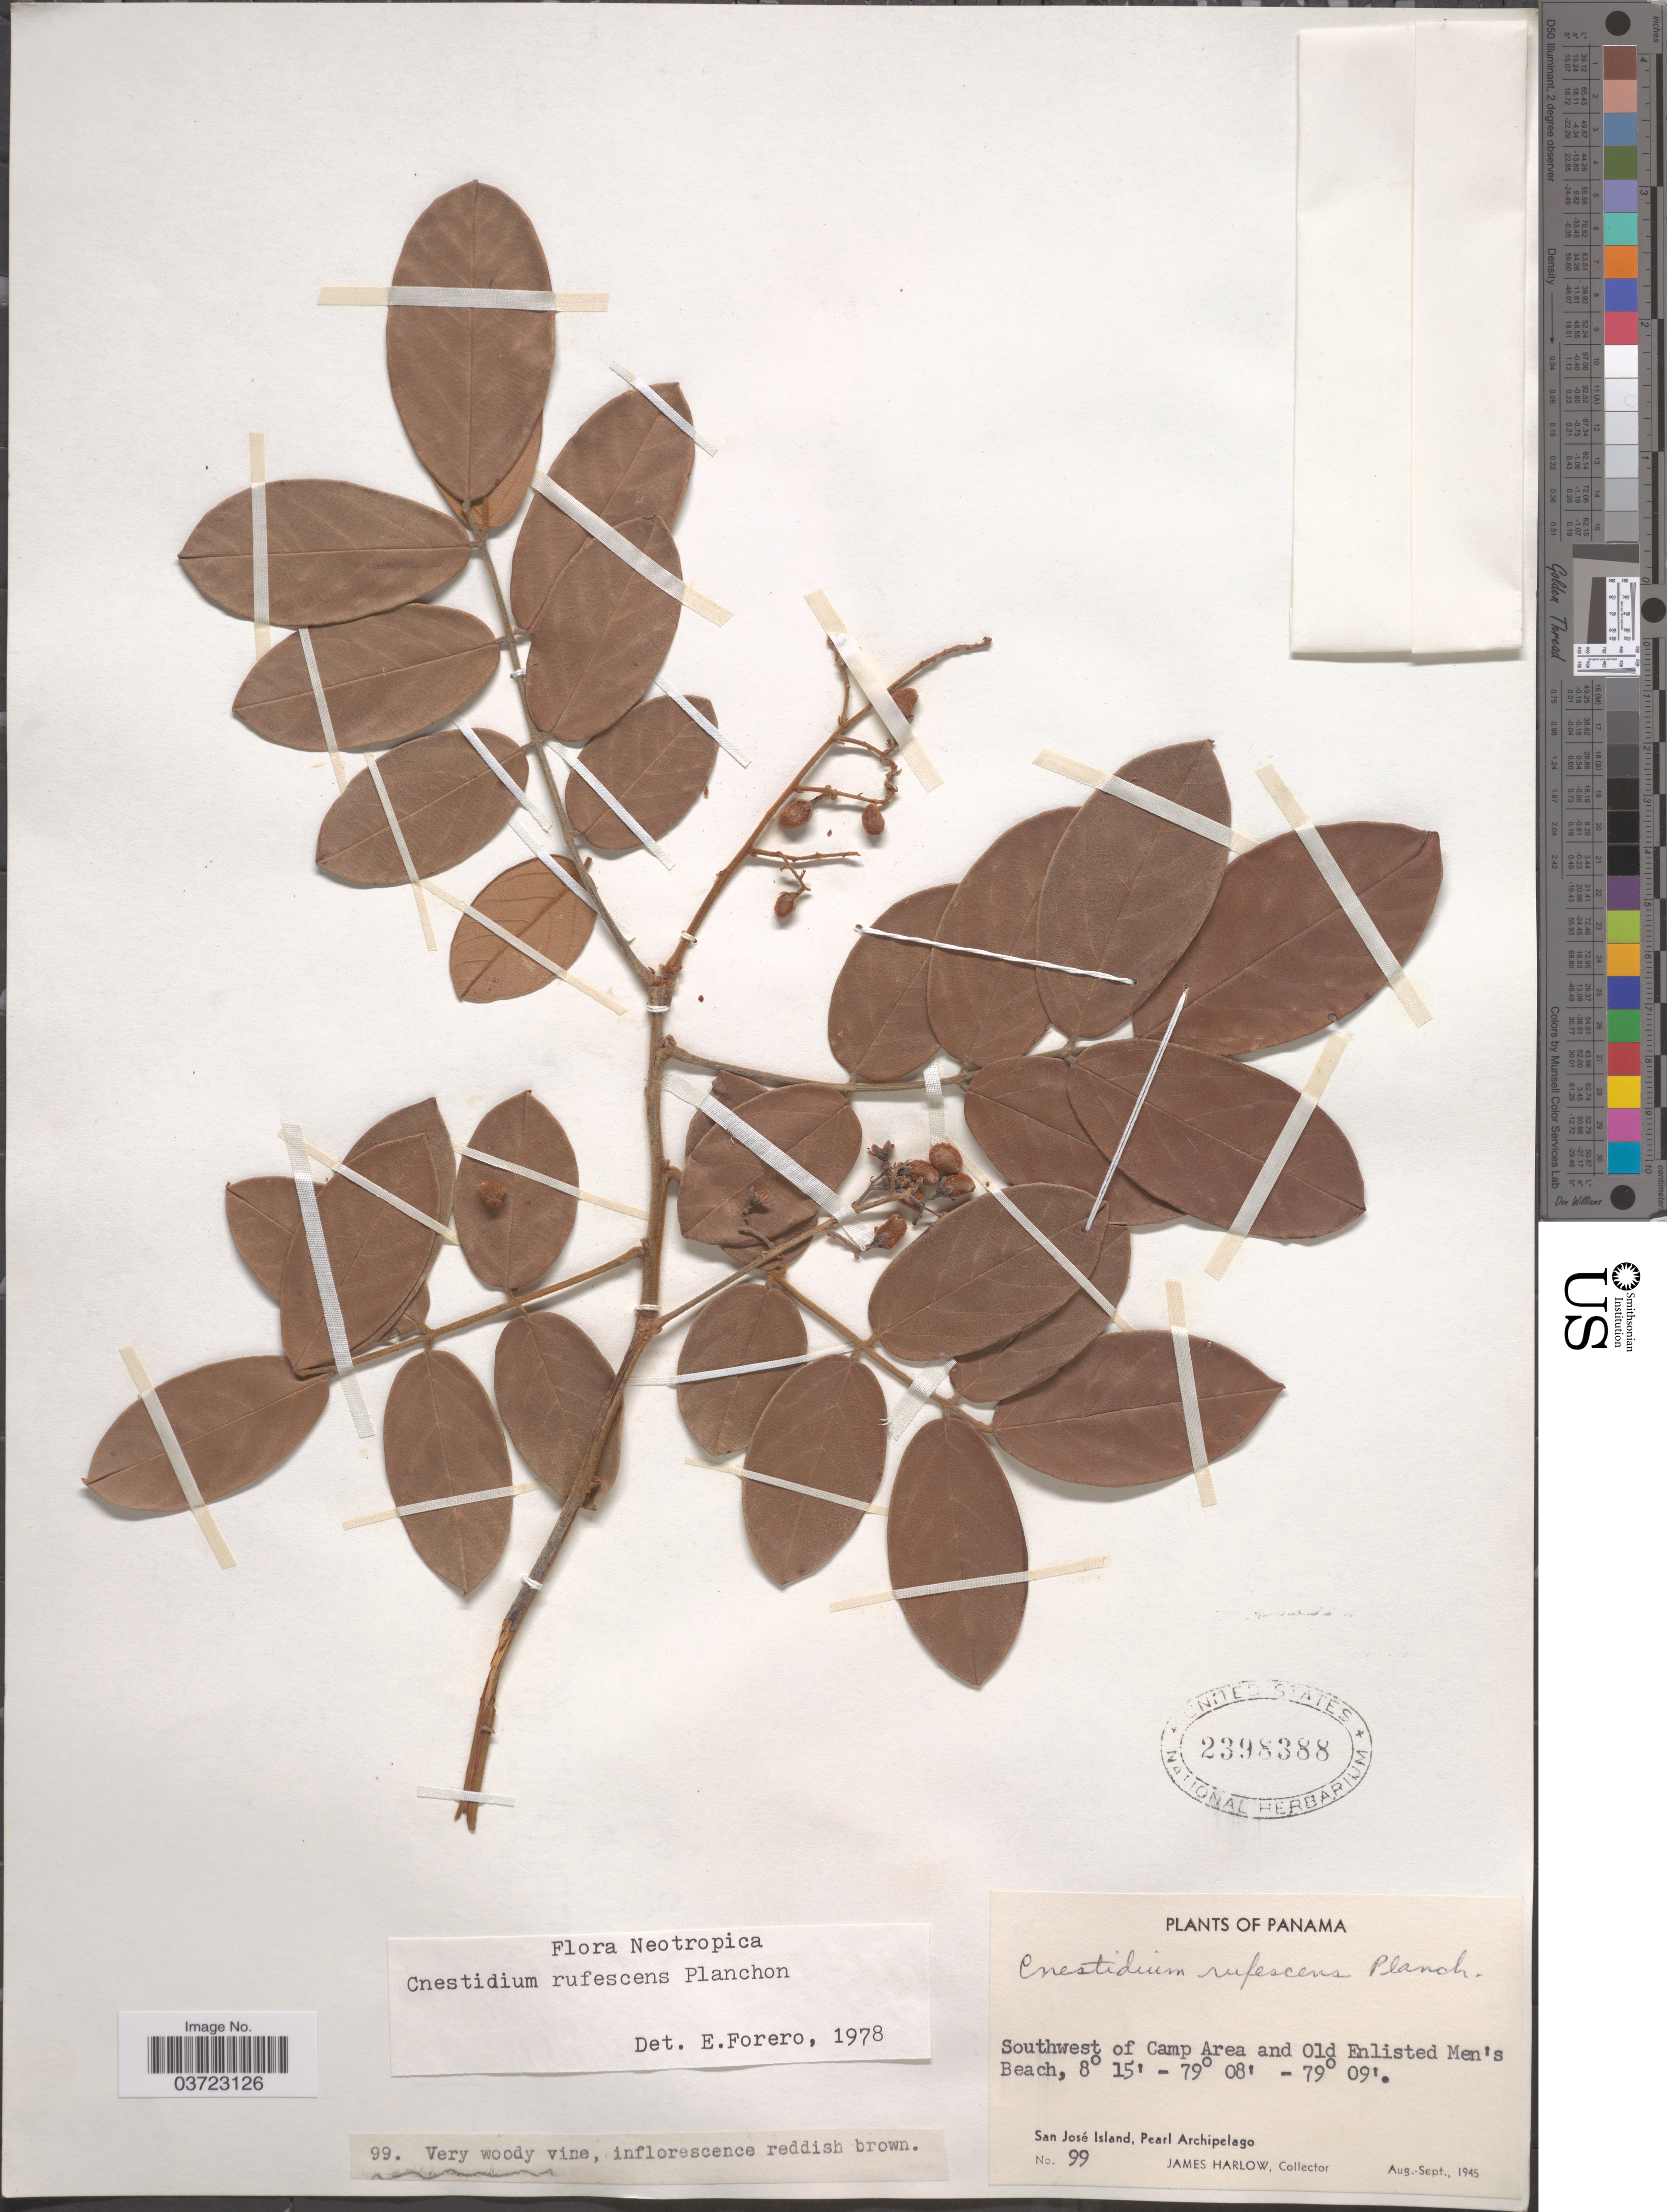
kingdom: Plantae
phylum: Tracheophyta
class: Magnoliopsida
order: Oxalidales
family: Connaraceae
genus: Cnestidium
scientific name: Cnestidium rufescens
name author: Planch.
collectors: J. Harlow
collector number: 99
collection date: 1945-08/1945-09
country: Panama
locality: Southwest of Camp Area and Old Enlisted Men's Beach. San José Island, Pearl Archipelago.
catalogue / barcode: US 2398388